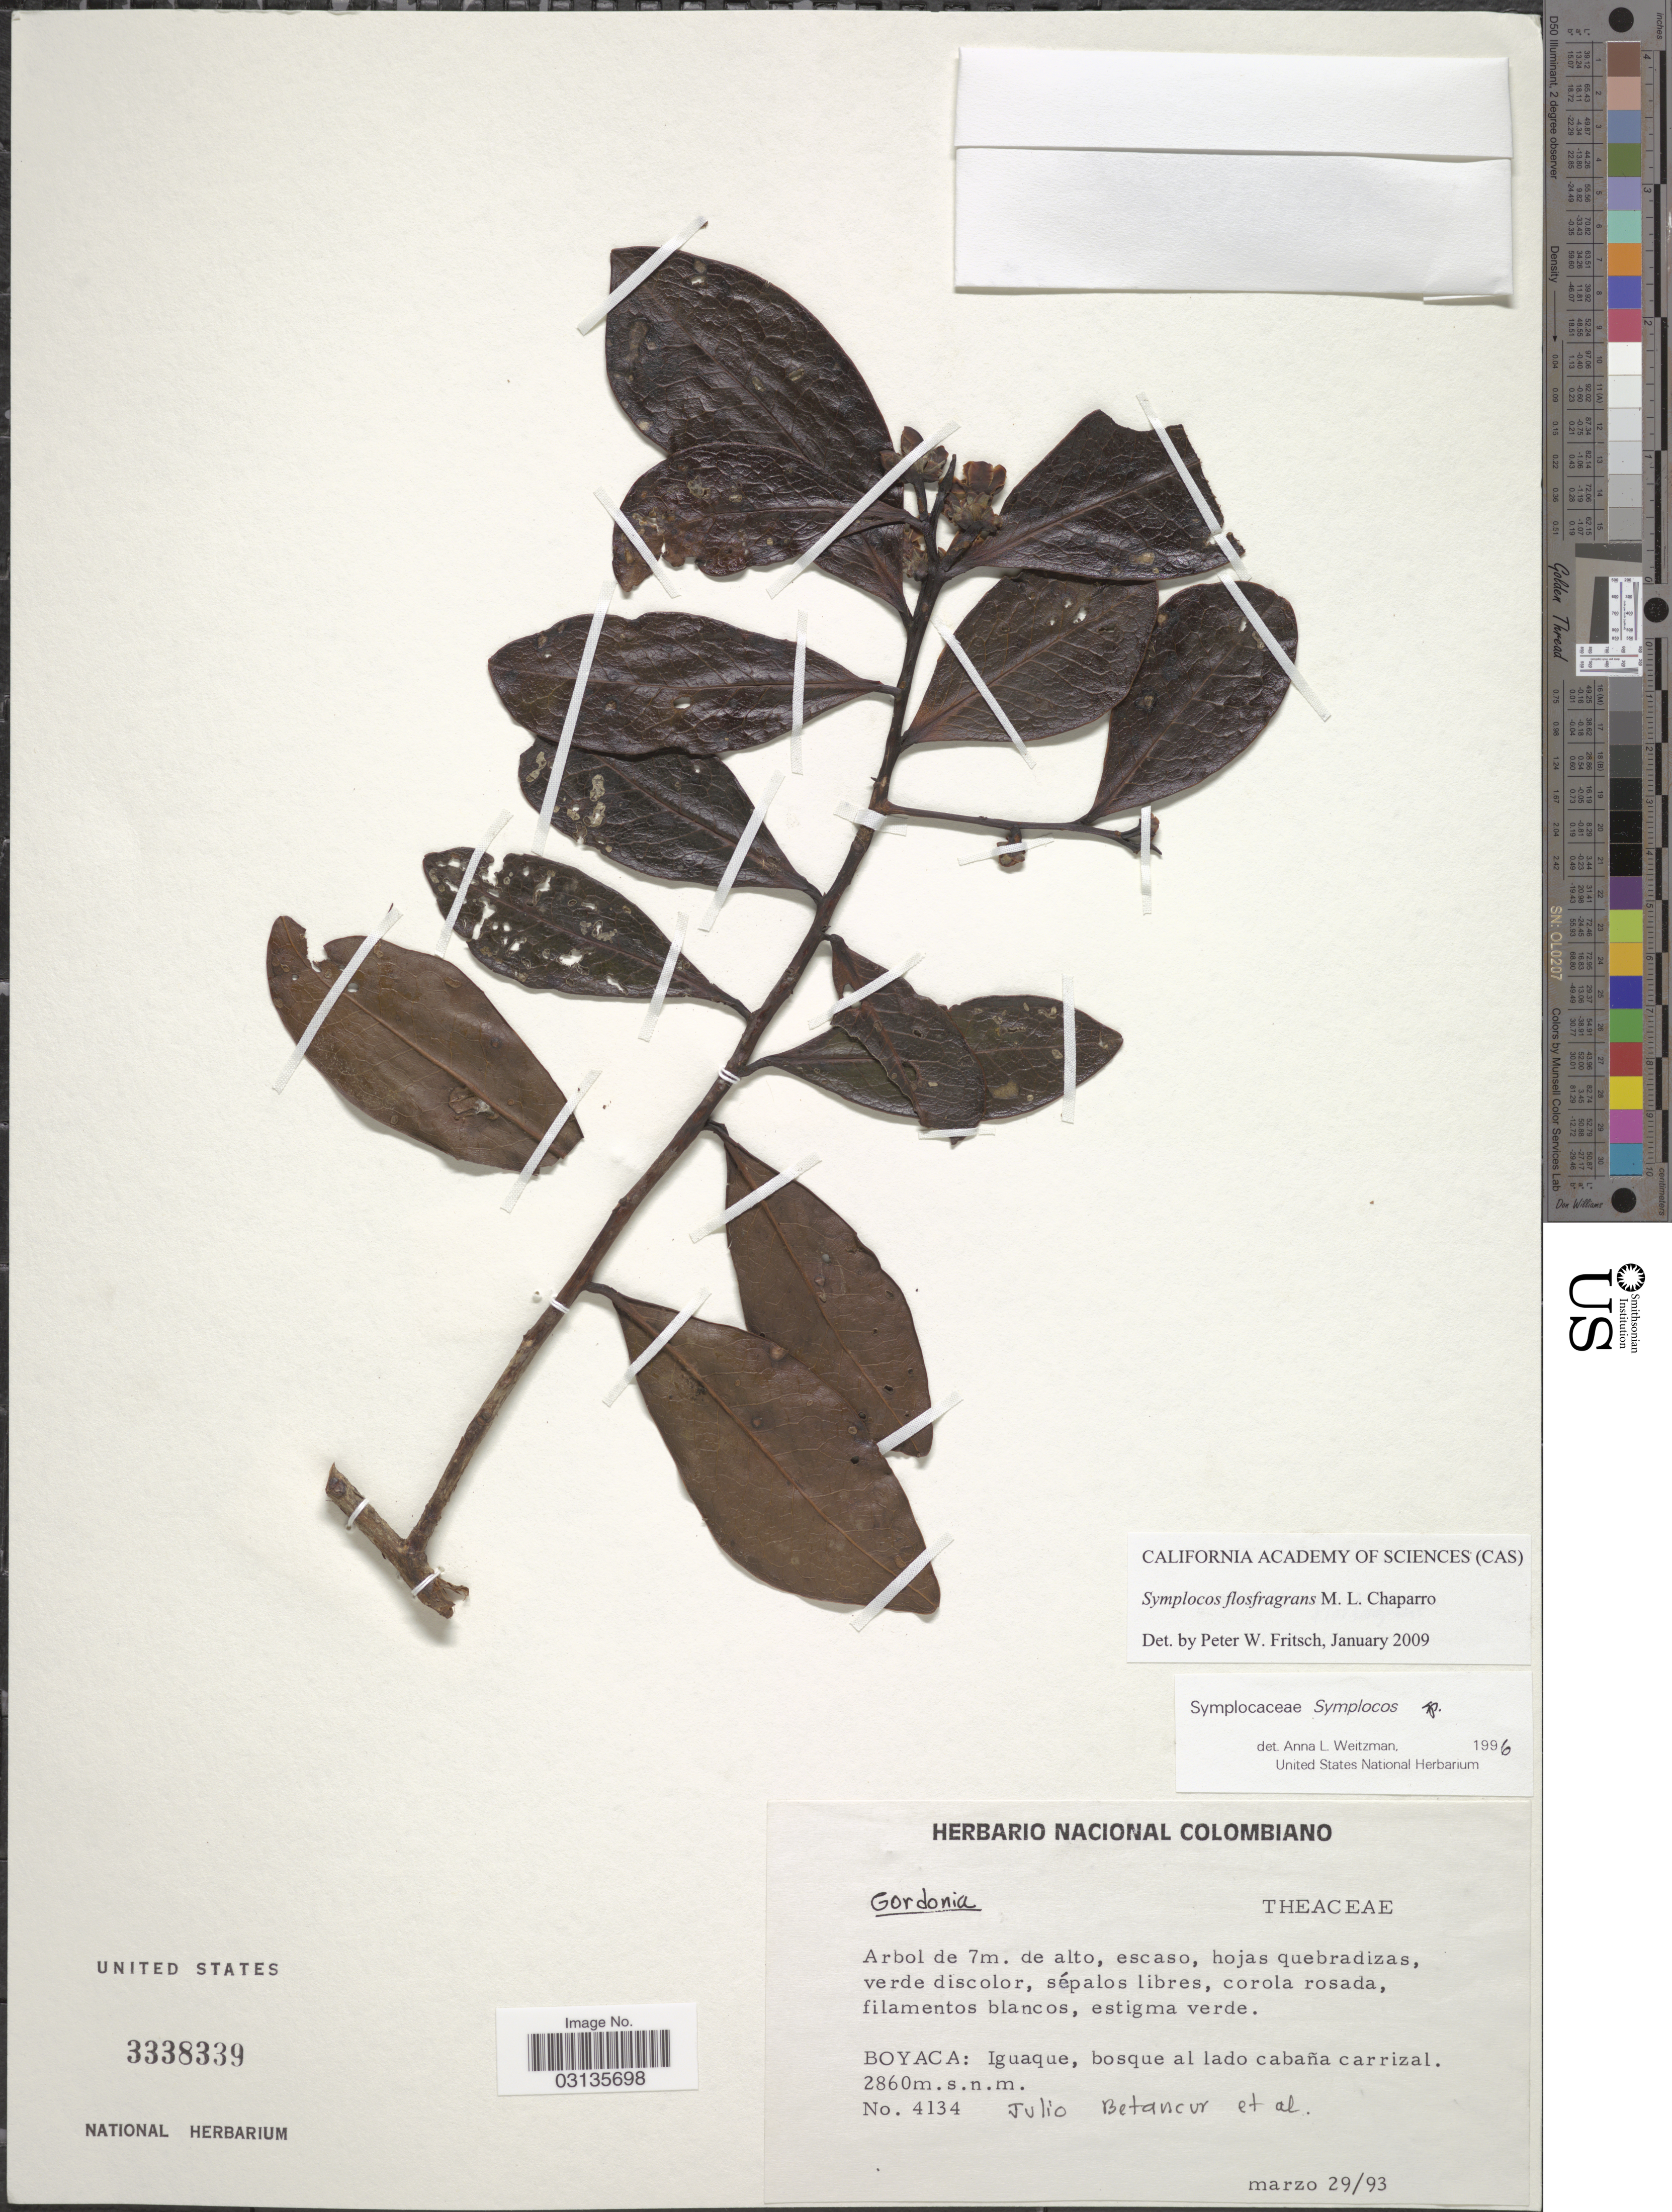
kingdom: Plantae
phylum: Tracheophyta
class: Magnoliopsida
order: Ericales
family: Symplocaceae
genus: Symplocos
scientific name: Symplocos flosfragrans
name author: Chaparro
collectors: J. Betancur & et al.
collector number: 4134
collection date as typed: Transcribed d/m/y: 29/3/93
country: Colombia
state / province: Boyacá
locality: Iguaque, bosque al lado cabaña carrizal.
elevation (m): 2860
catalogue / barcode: US 3338339